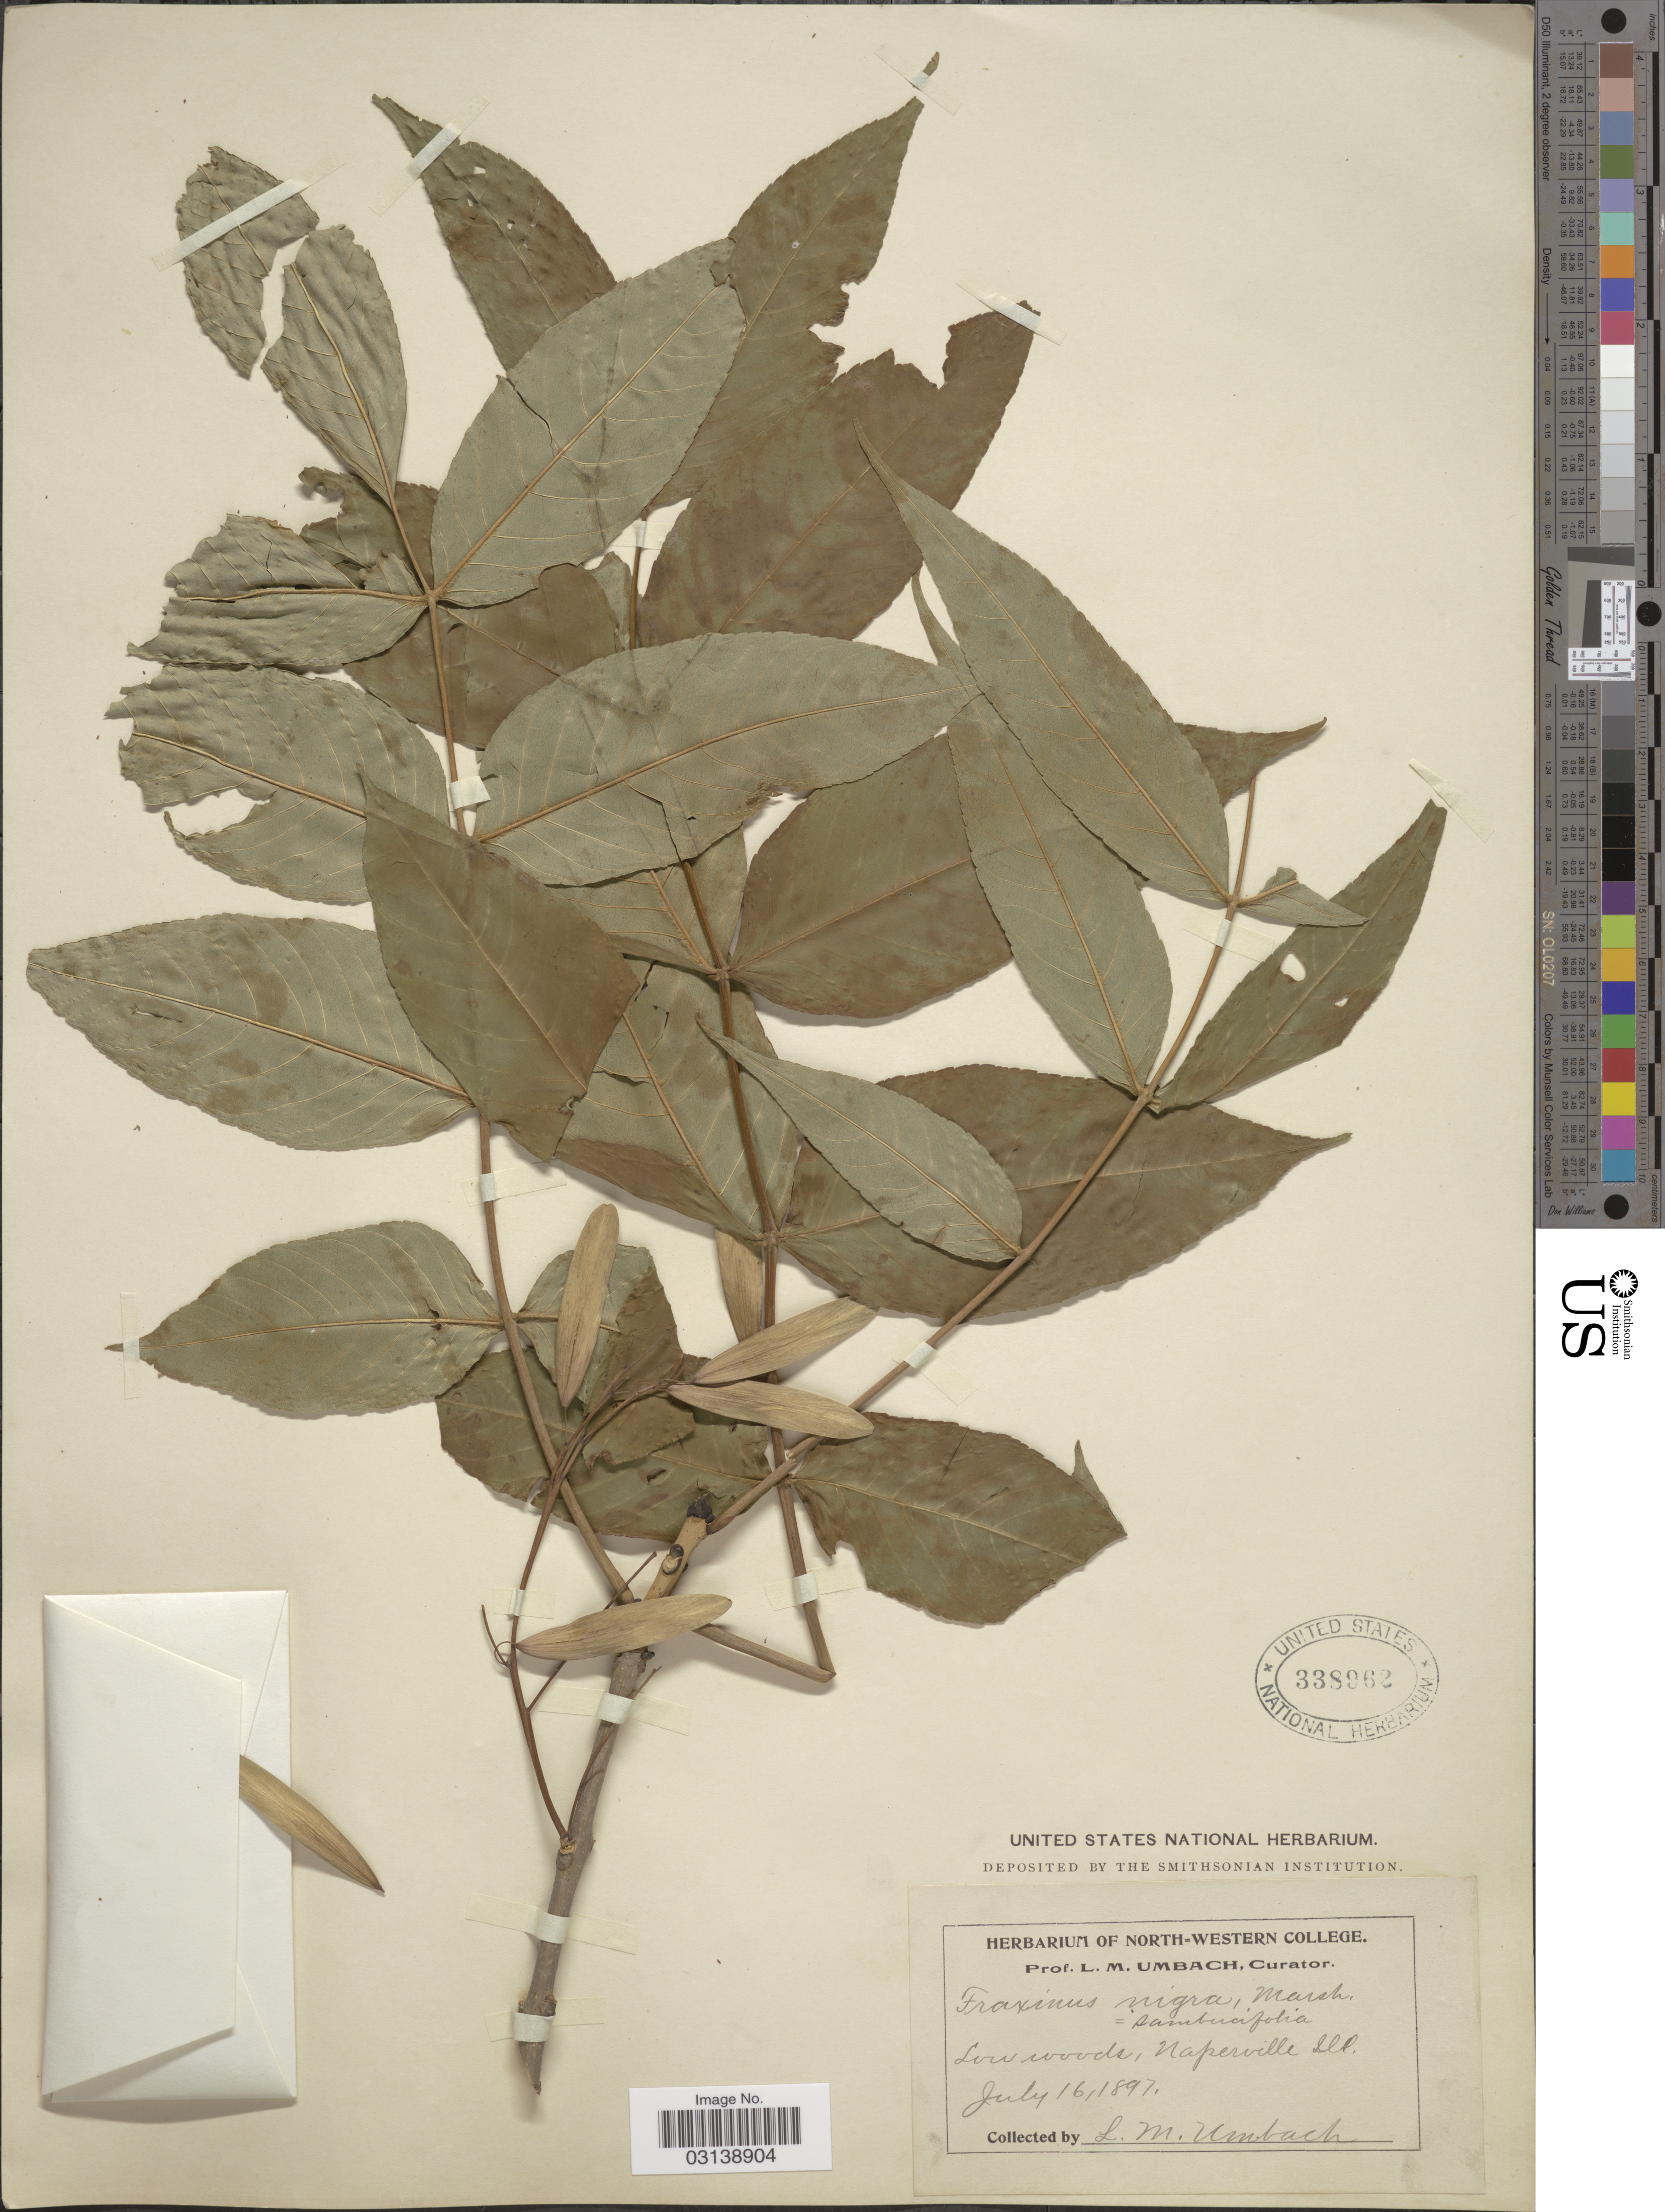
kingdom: Plantae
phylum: Tracheophyta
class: Magnoliopsida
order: Lamiales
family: Oleaceae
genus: Fraxinus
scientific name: Fraxinus nigra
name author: Marshall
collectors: L. M. Umbach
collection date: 1897-07-16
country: United States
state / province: Illinois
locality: Low woods, Naperville.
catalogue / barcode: US 338962